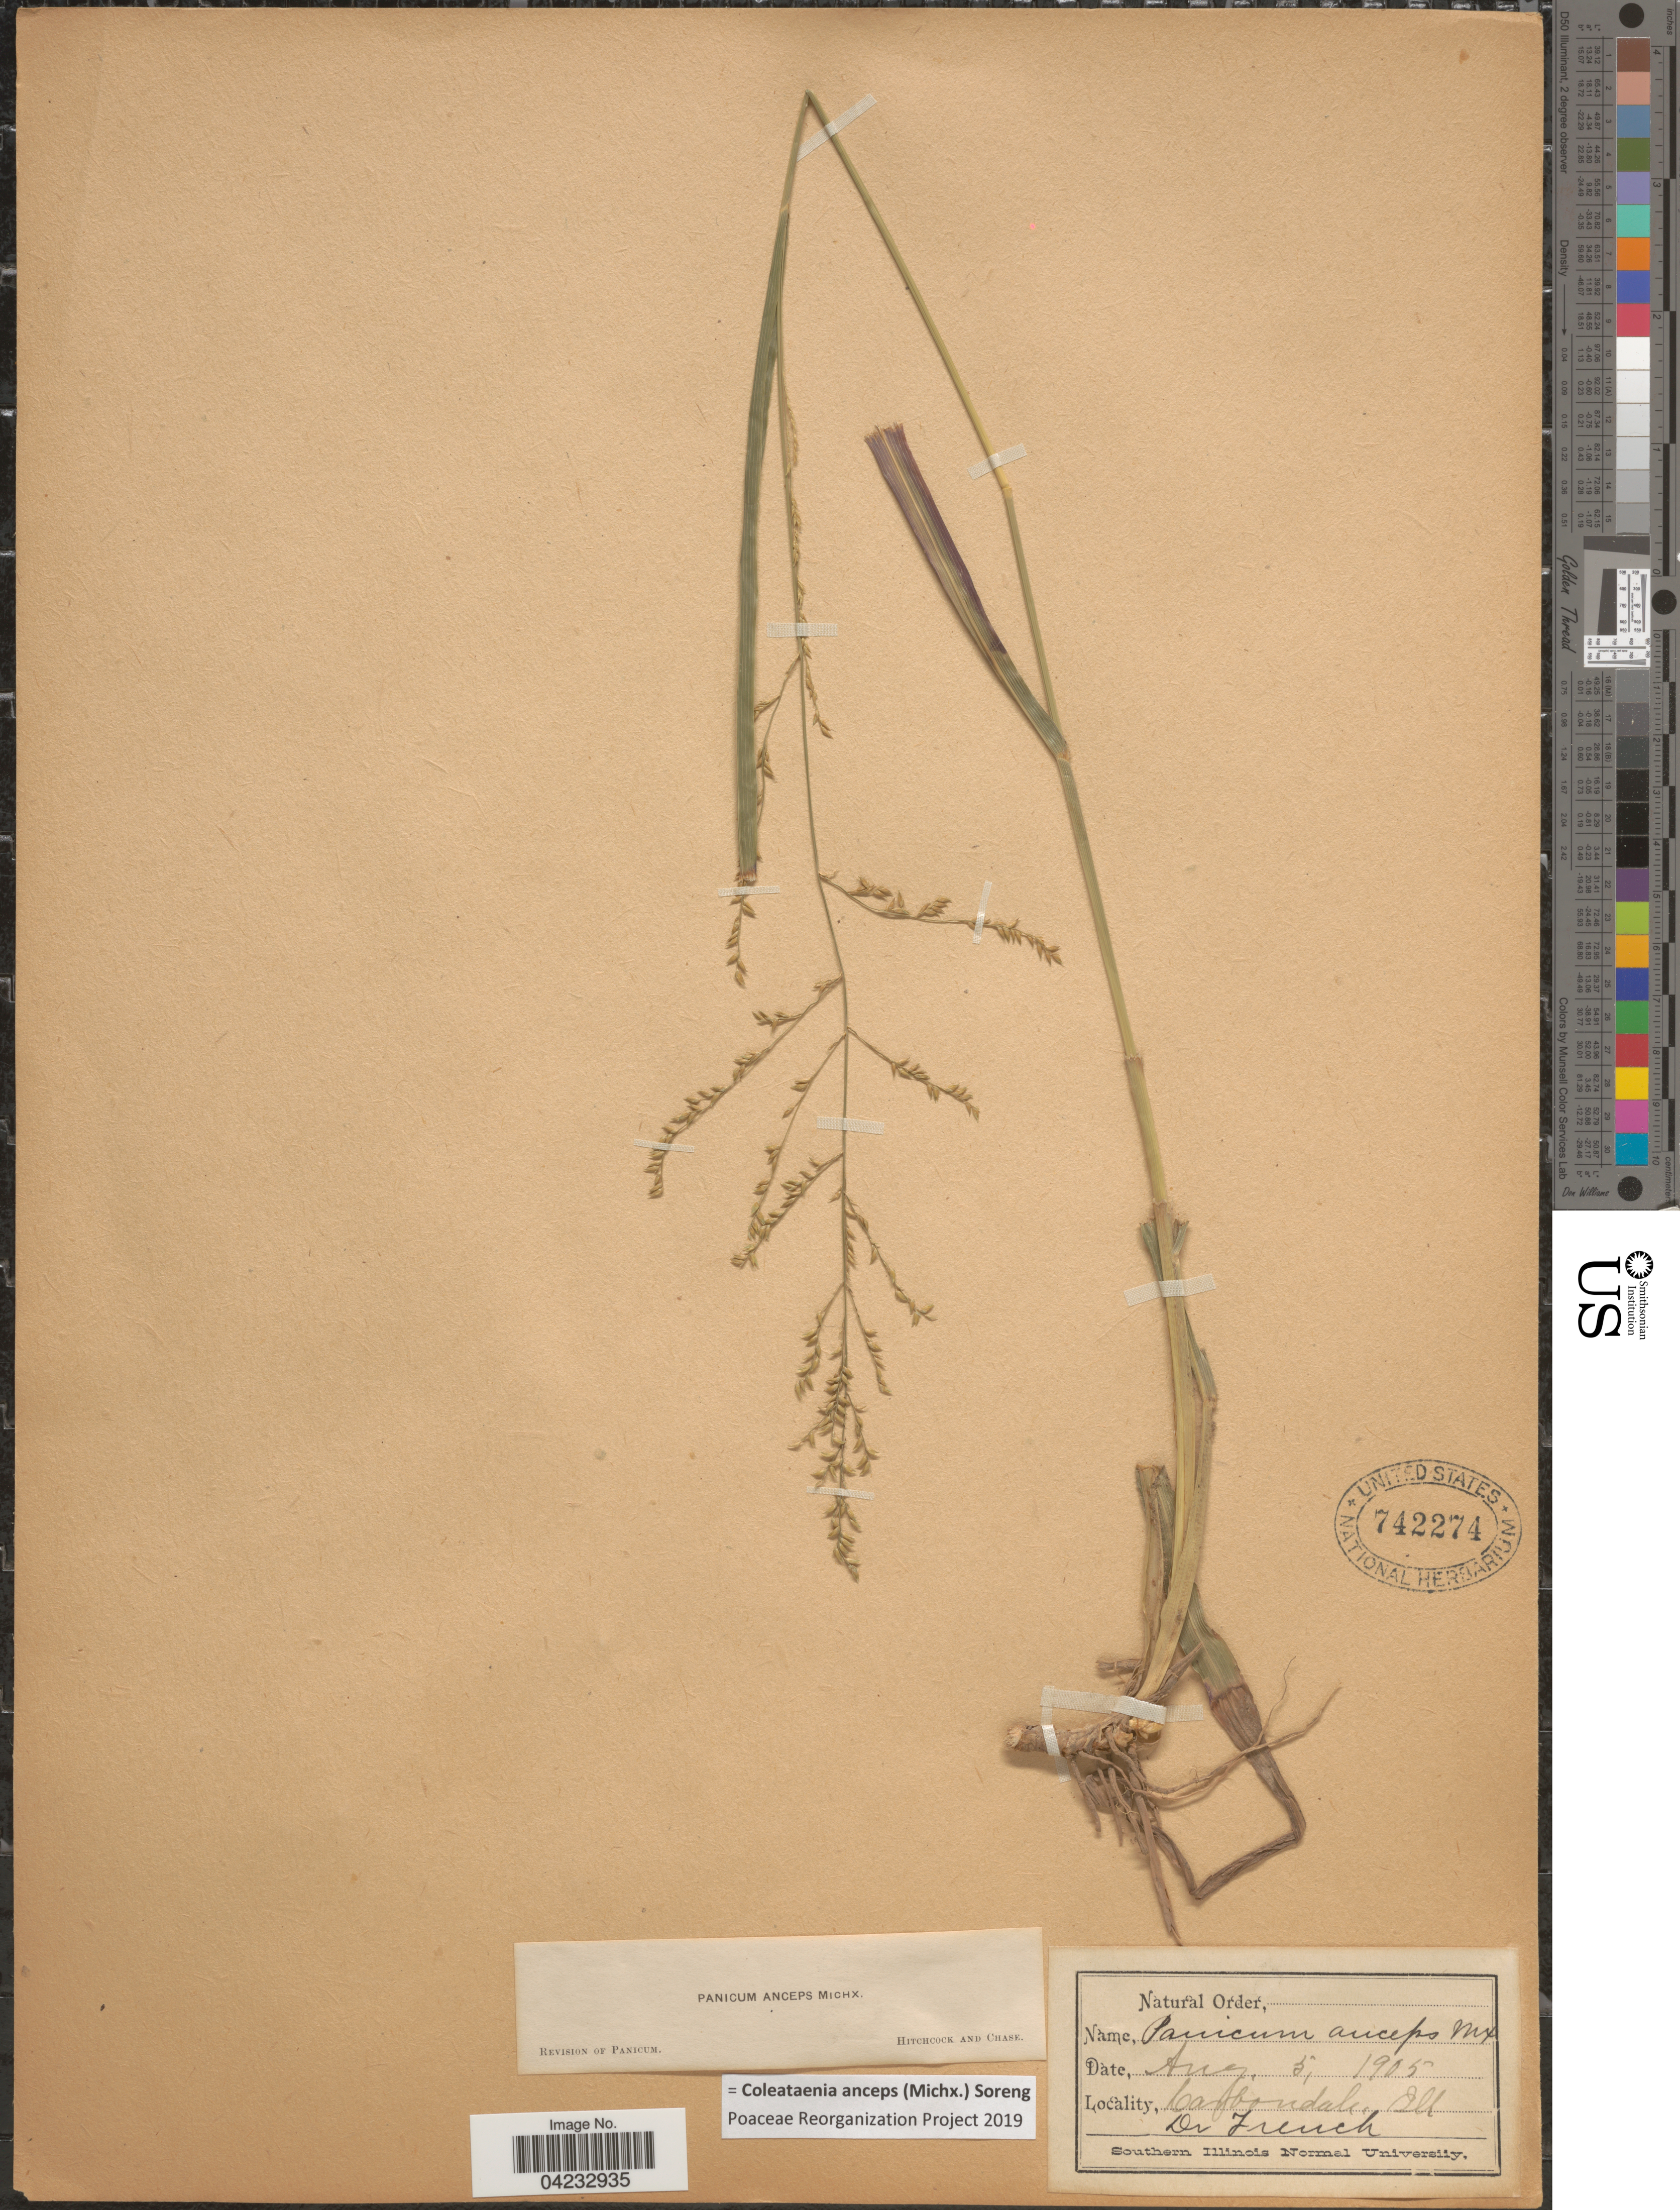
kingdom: Plantae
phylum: Tracheophyta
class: Liliopsida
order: Poales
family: Poaceae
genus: Coleataenia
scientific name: Coleataenia anceps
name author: (Michx.) Soreng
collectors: French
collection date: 1905-08-05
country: United States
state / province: Illinois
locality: Carbondale.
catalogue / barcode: US 742274